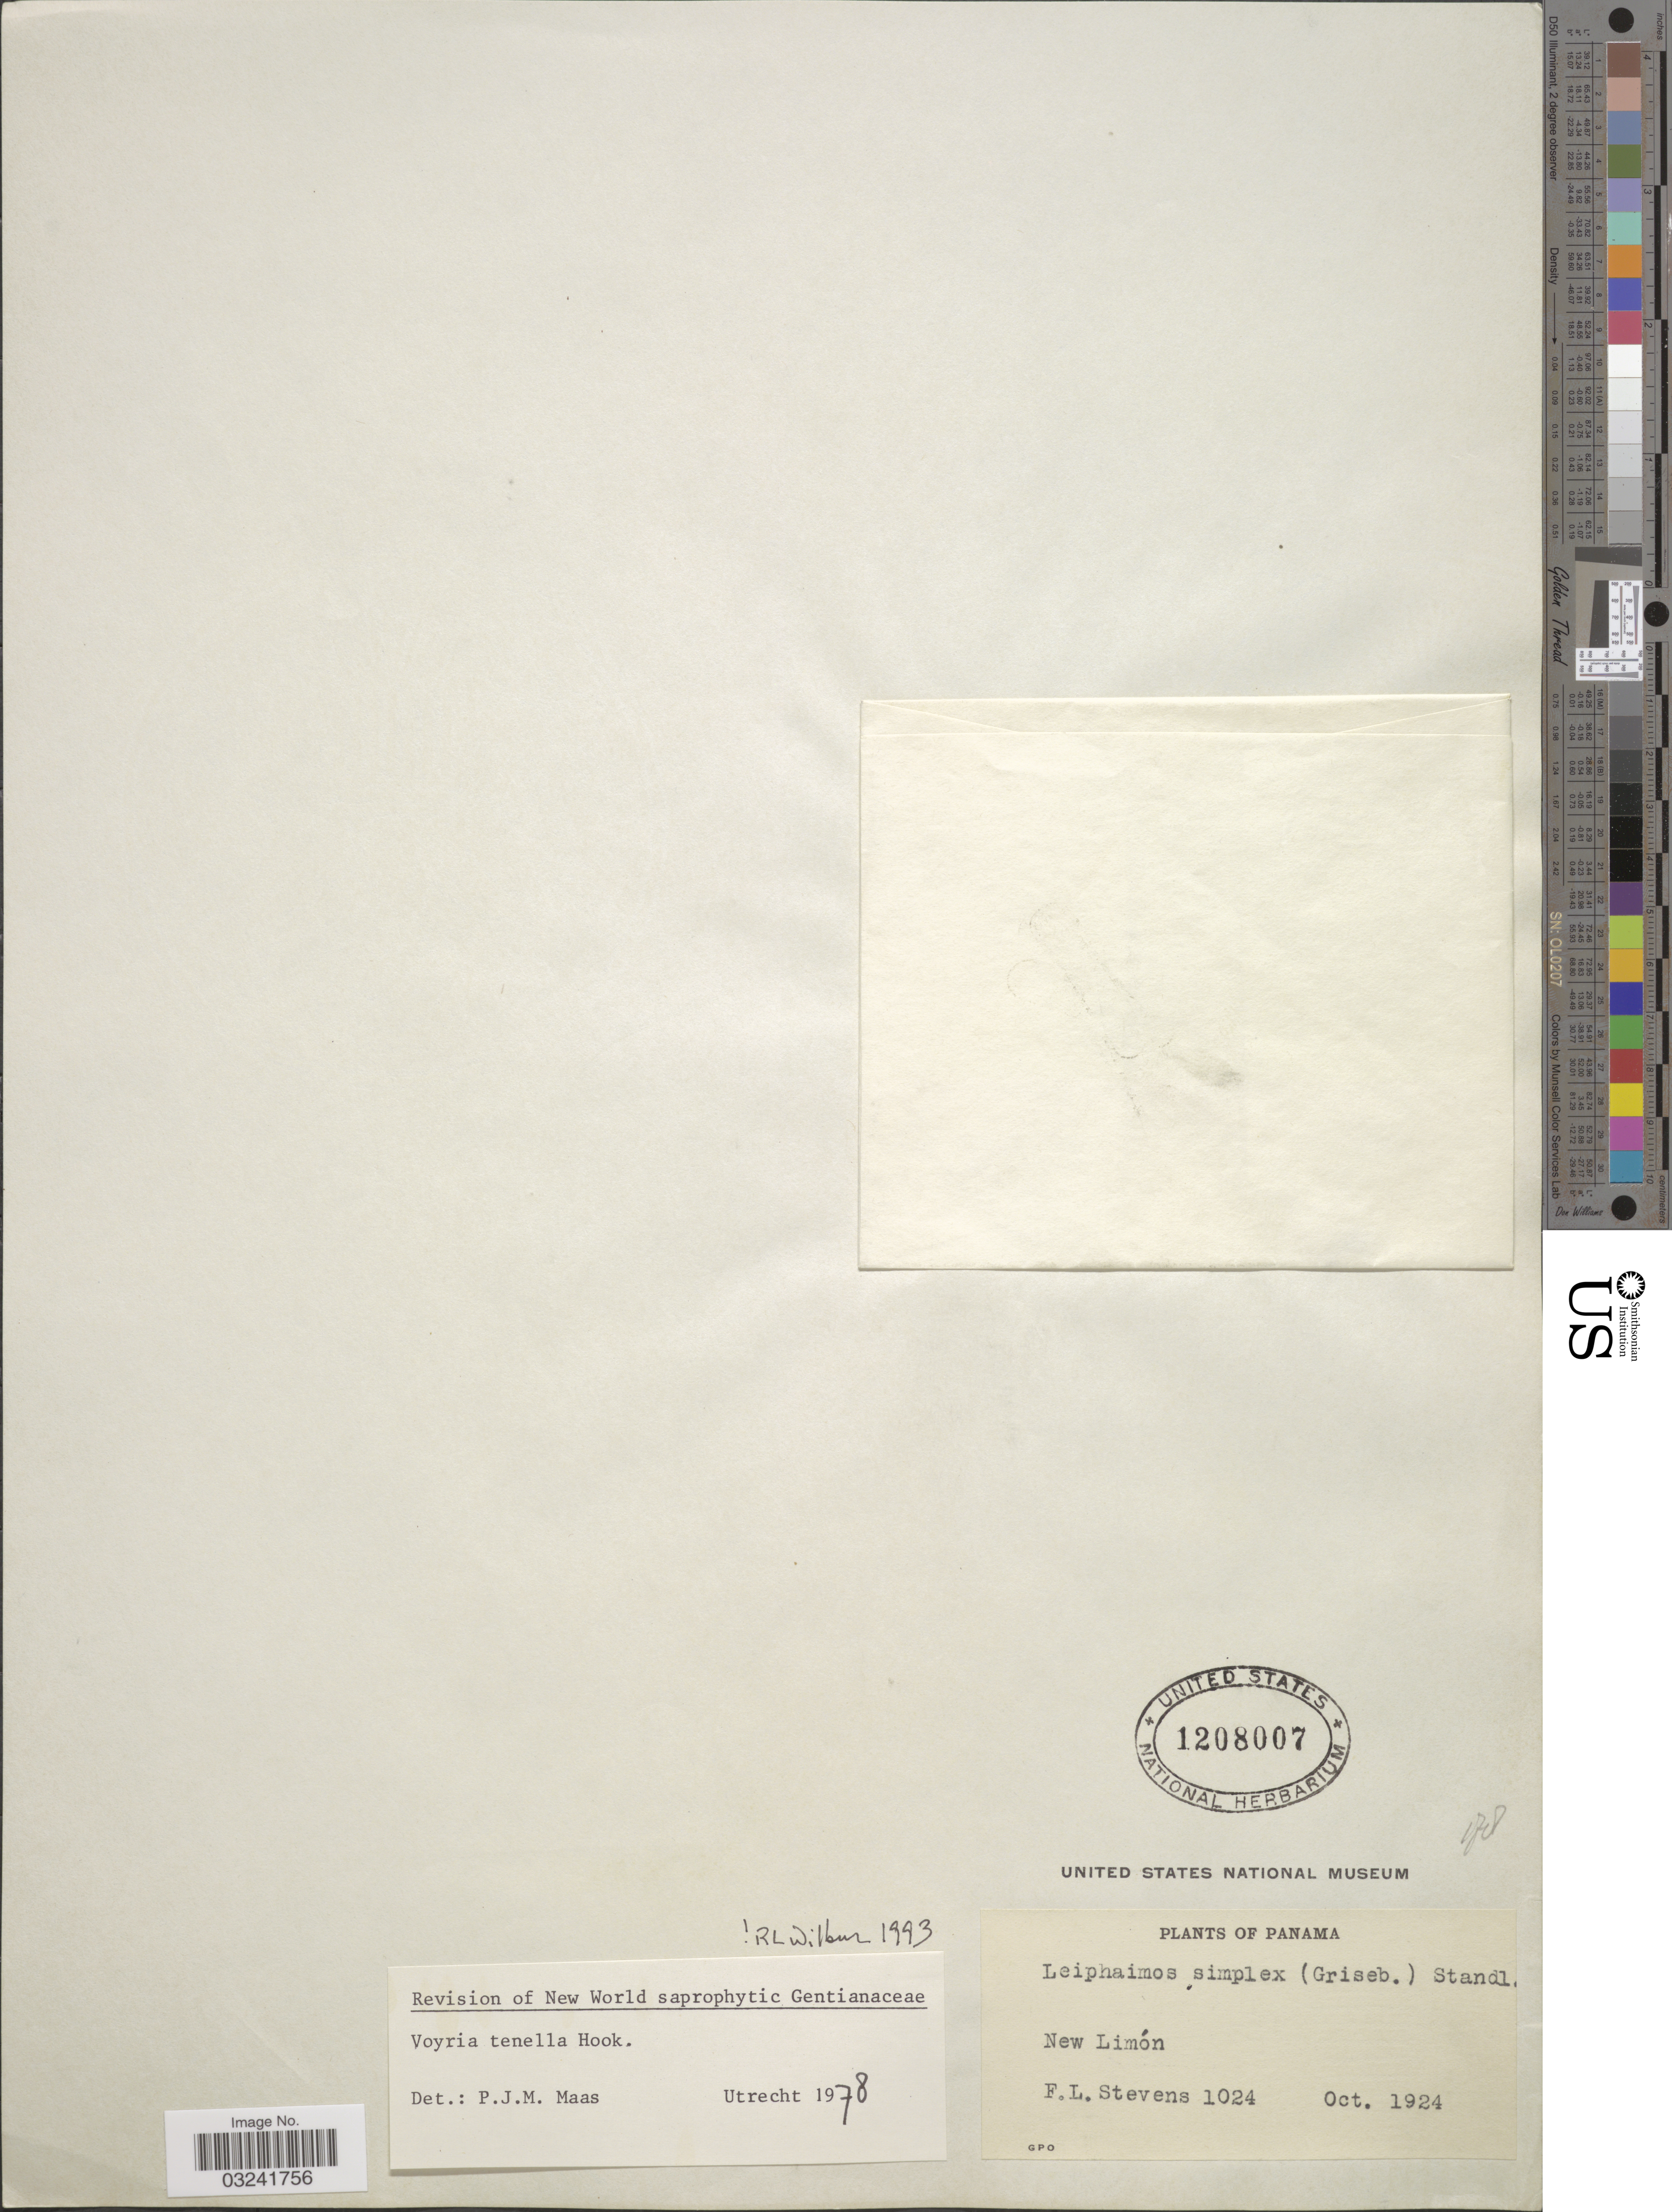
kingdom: Plantae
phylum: Tracheophyta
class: Magnoliopsida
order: Gentianales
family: Gentianaceae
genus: Voyria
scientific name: Voyria tenella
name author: Guilding ex Hook.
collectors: F. L. Stevens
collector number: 1024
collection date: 1924-10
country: Panama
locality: New Limón.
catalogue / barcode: US 1208007